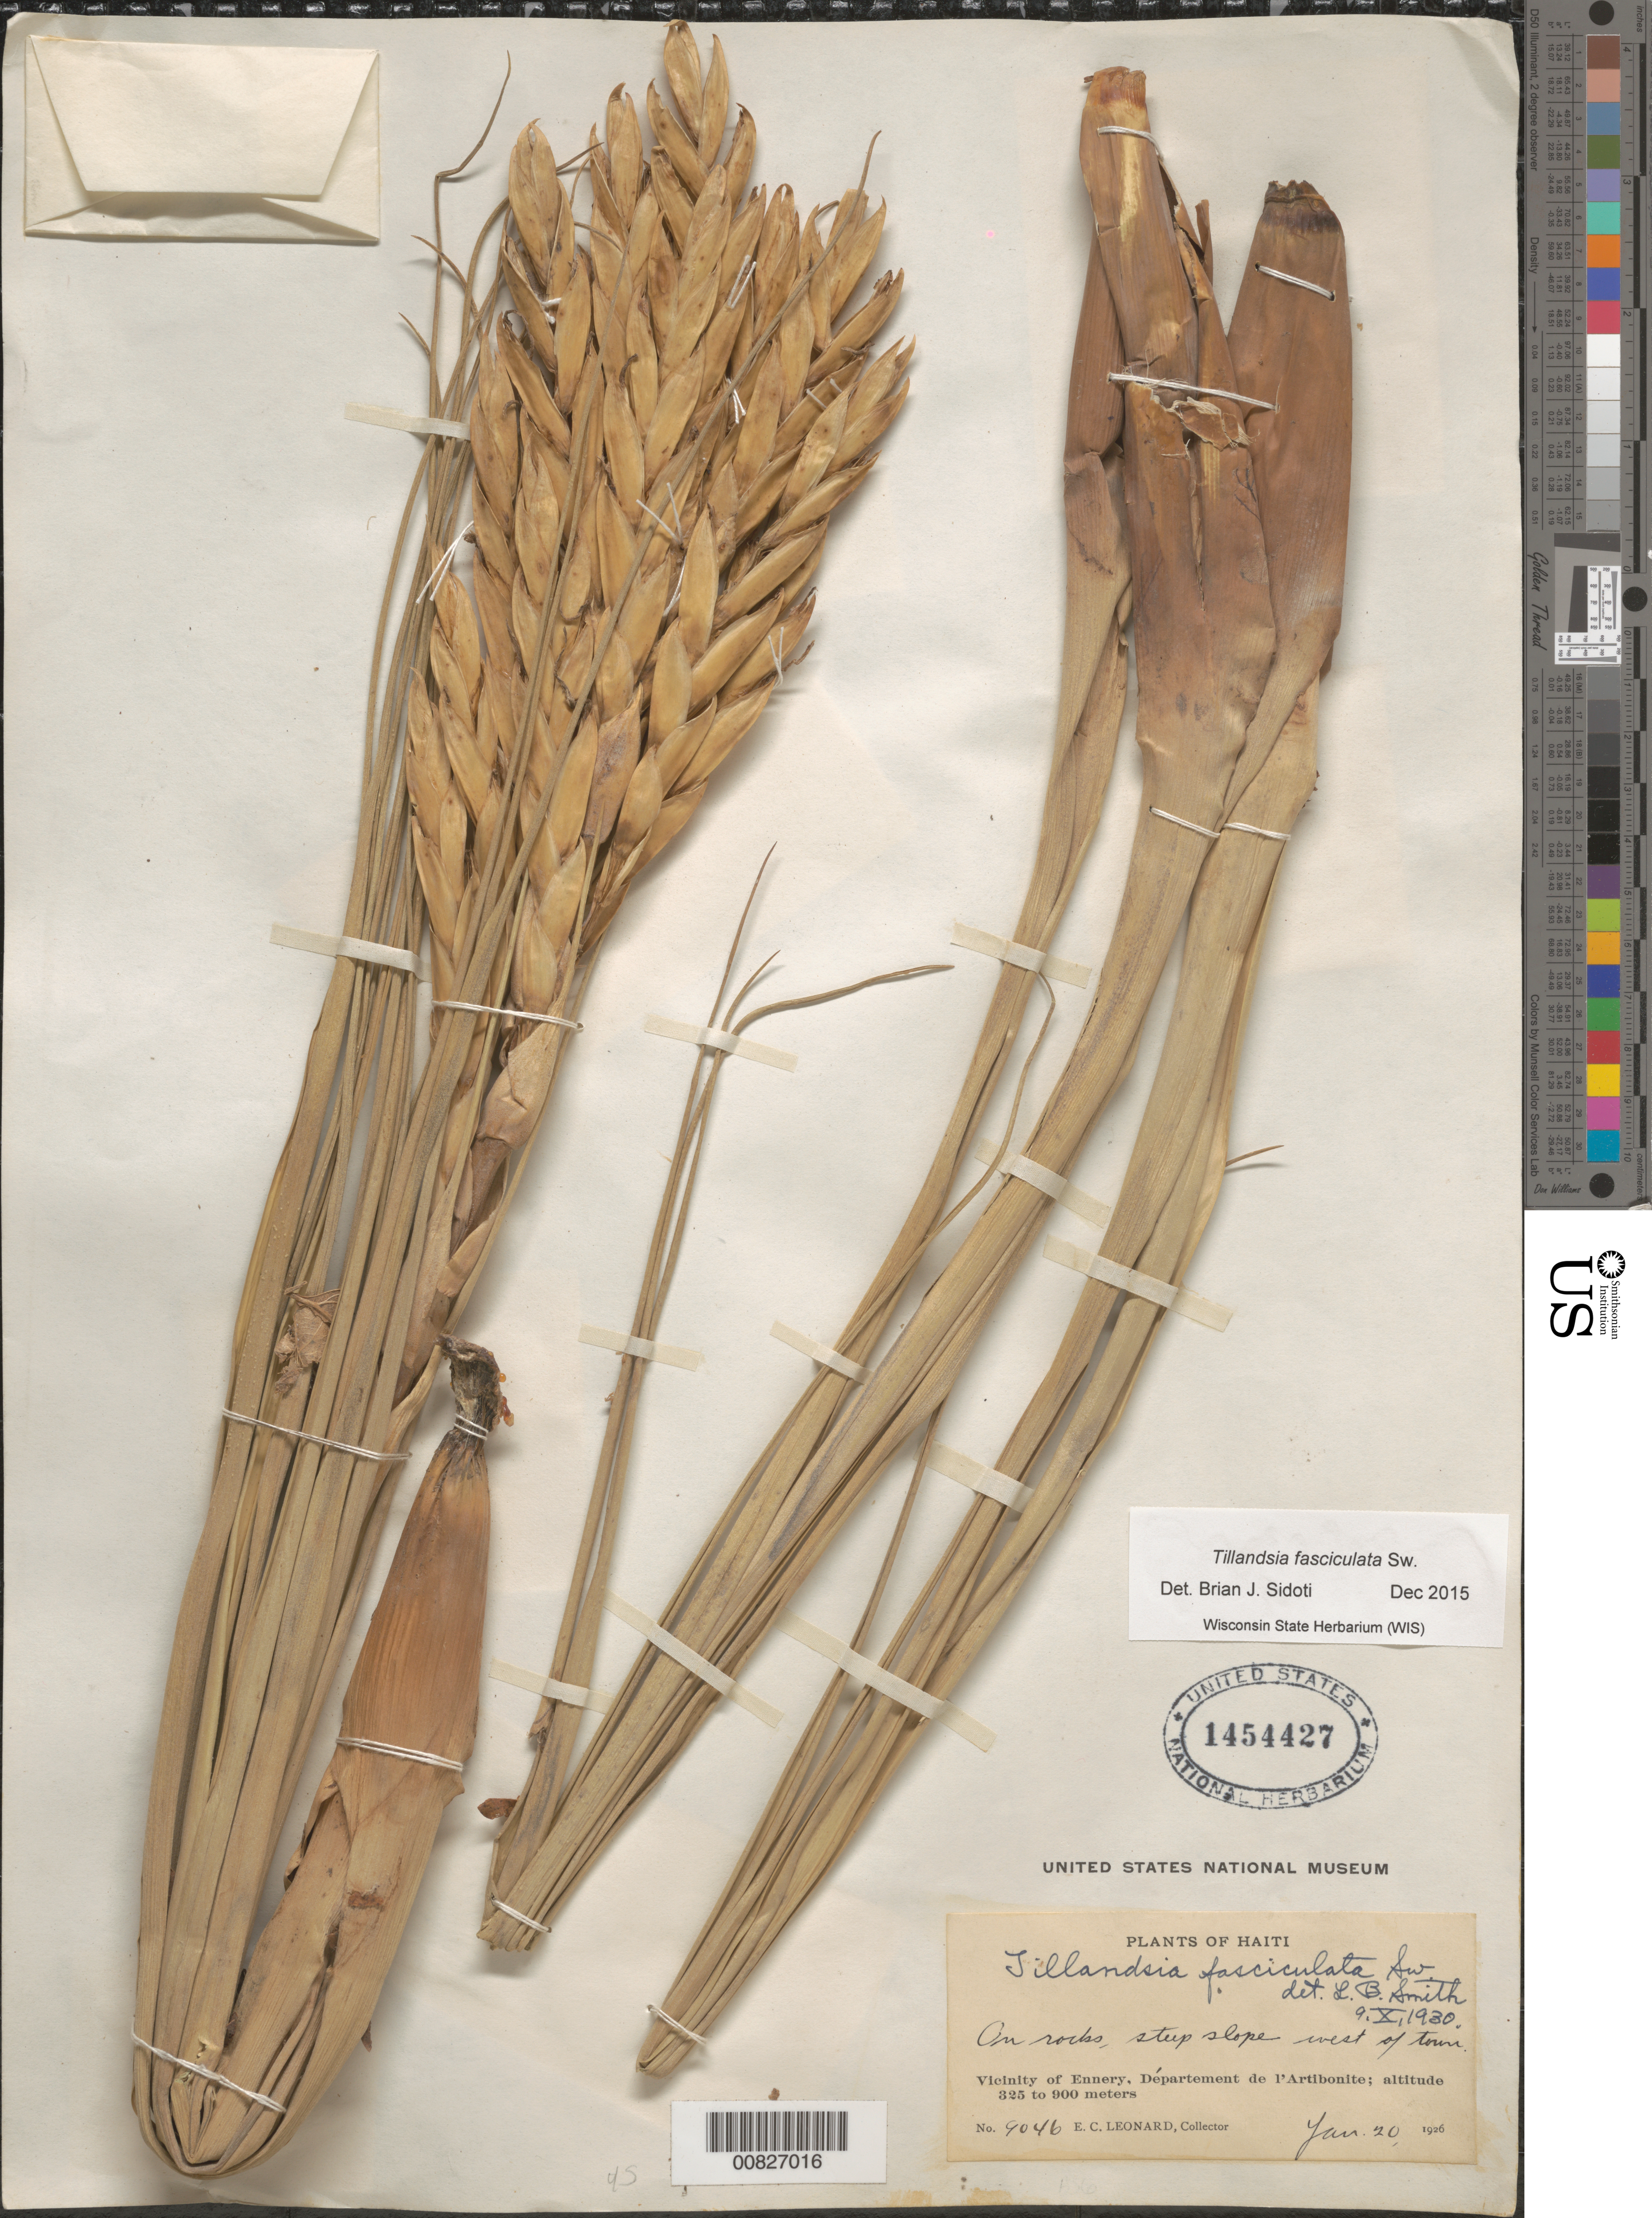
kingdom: Plantae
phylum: Tracheophyta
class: Liliopsida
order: Poales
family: Bromeliaceae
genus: Tillandsia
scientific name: Tillandsia fasciculata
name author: Sw.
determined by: Smith, Lyman B., (US), NMNH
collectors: E. C. Leonard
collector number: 9046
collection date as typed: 20 Jan 1926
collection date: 1926-01-20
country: Haiti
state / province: Artibonite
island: Hispaniola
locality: Vicinity of Ennery, Département de l'Artibonite. Steep slope west of town.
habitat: On rocks.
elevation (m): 325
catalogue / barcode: US 1454427